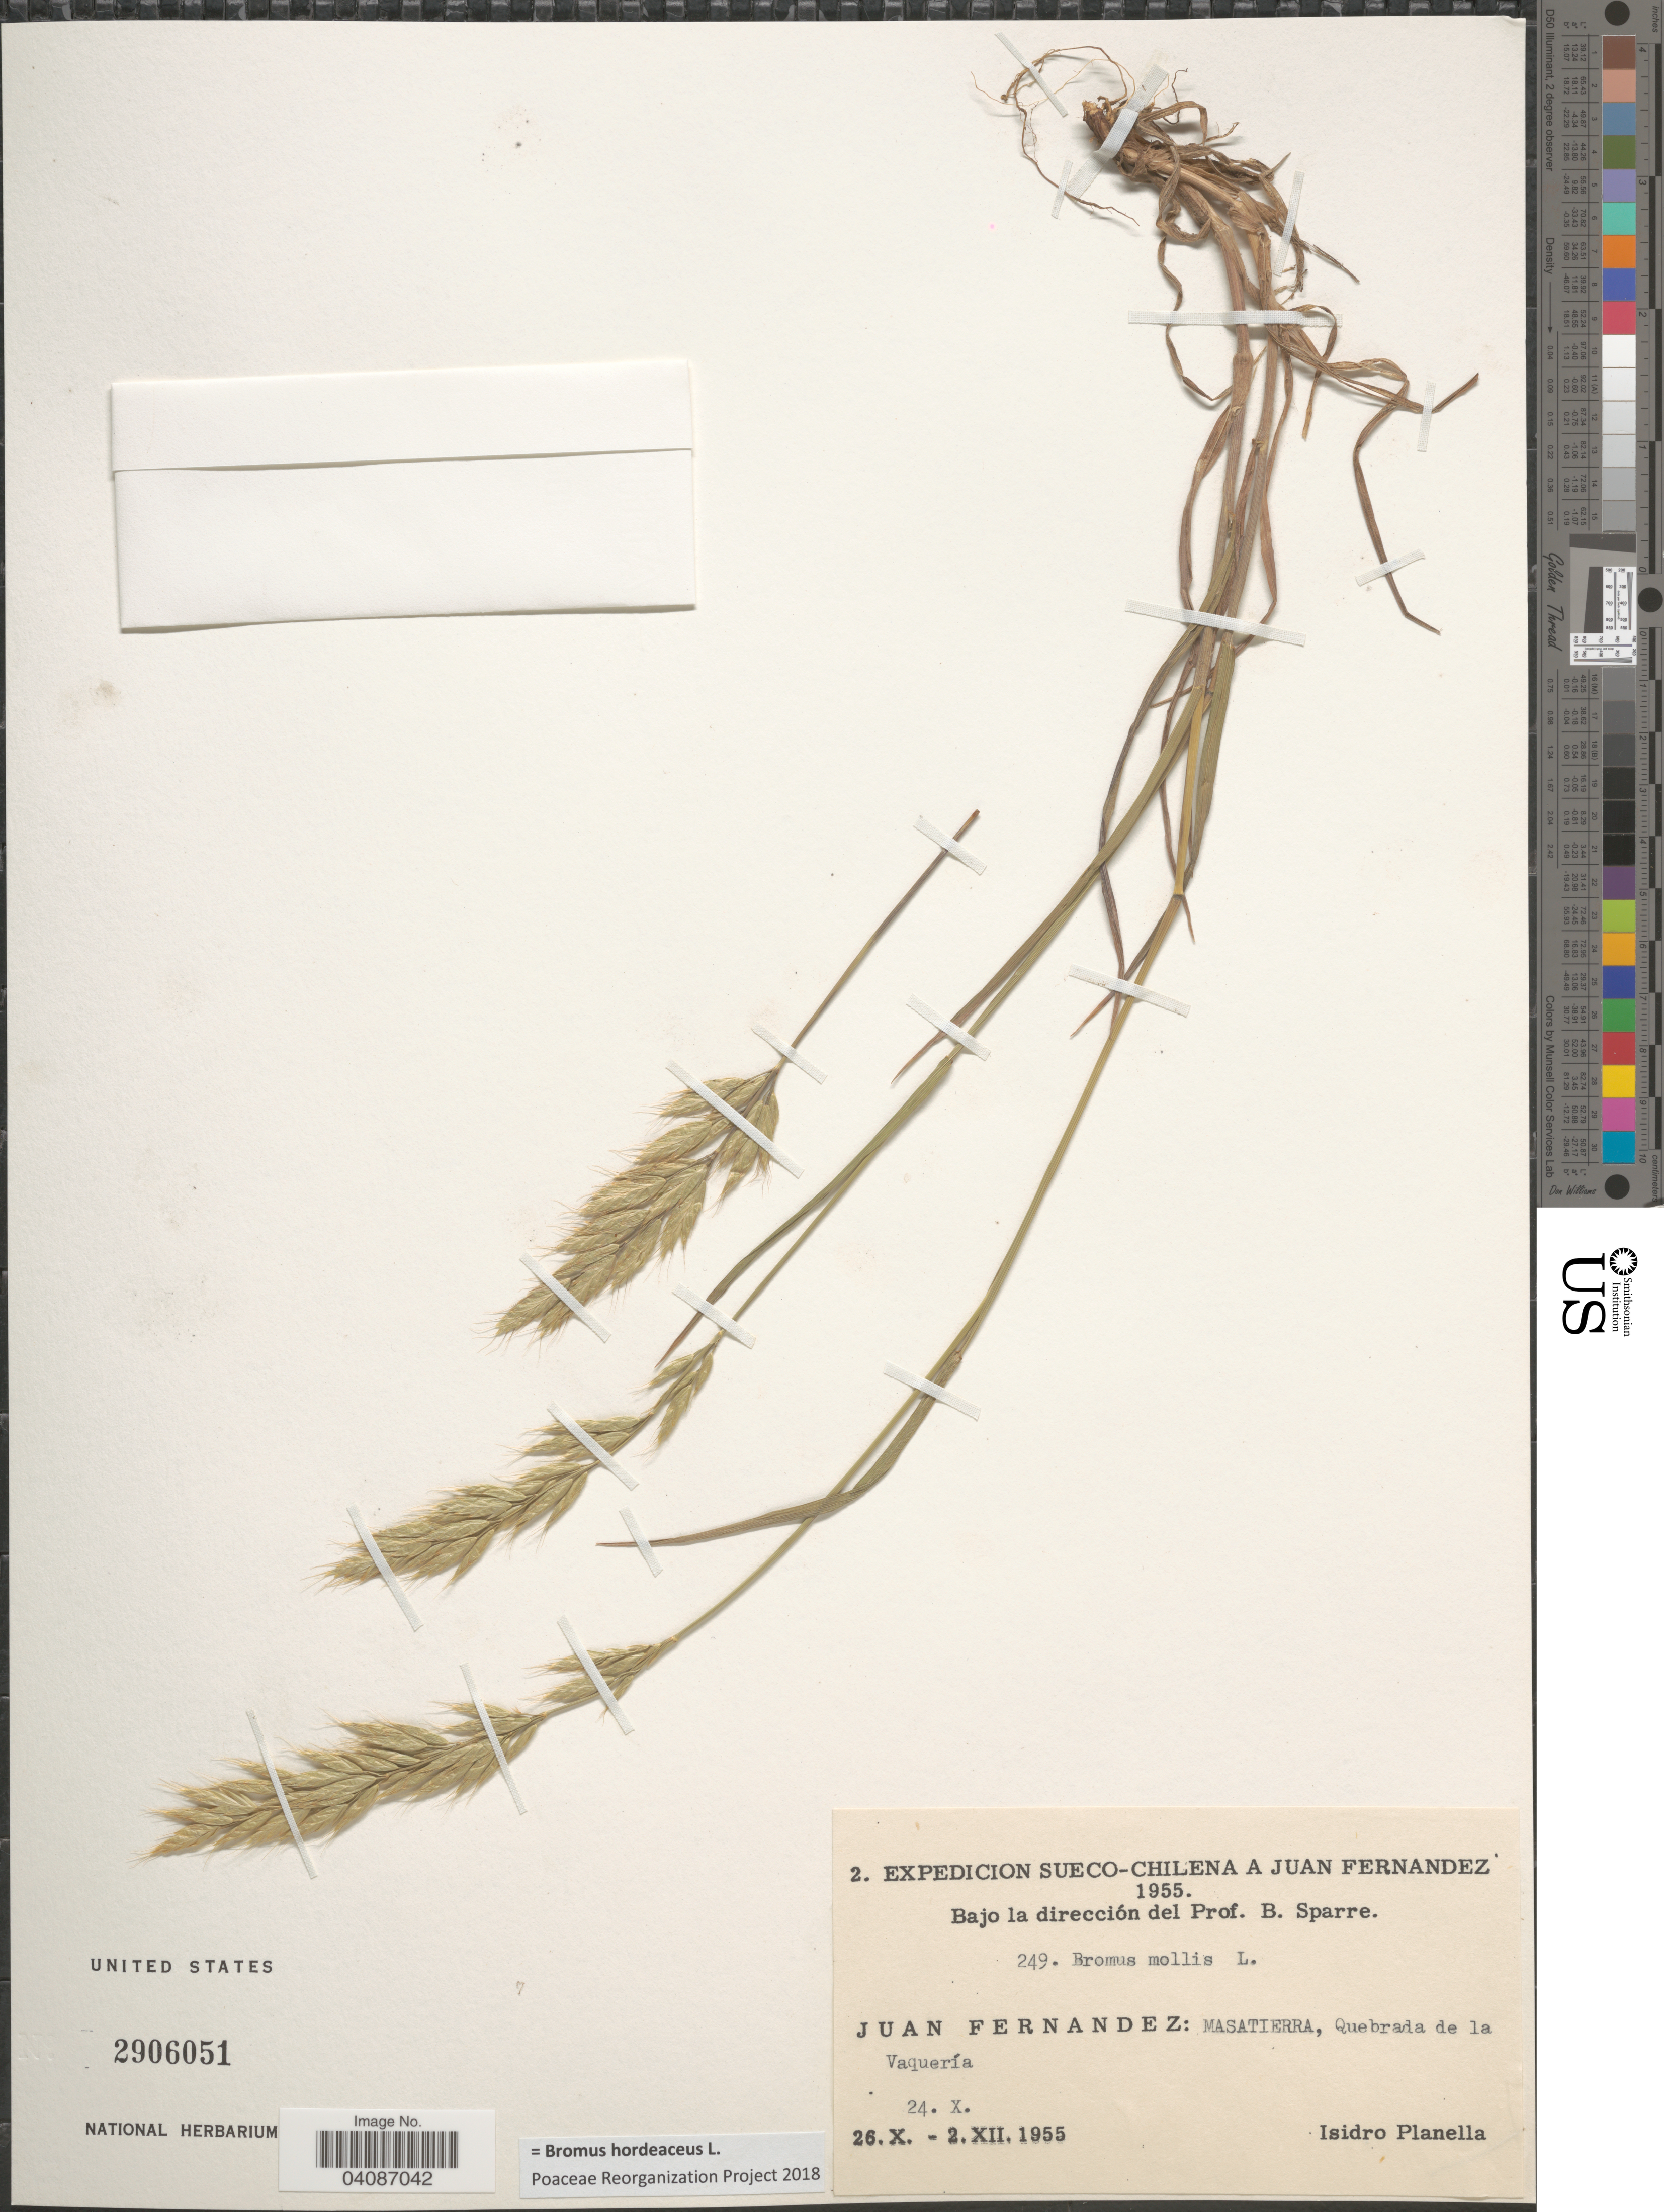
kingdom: Plantae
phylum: Tracheophyta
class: Liliopsida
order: Poales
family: Poaceae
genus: Bromus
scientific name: Bromus hordeaceus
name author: L.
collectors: I. Planella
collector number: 249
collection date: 1955-10-24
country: Chile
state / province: Valparaíso (V)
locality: Expedicion Sueco-Chilena A Juan Fernandez 1955. Juan Fernandez: Masatierra, Quebrada de la Vaquería.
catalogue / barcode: US 2906051